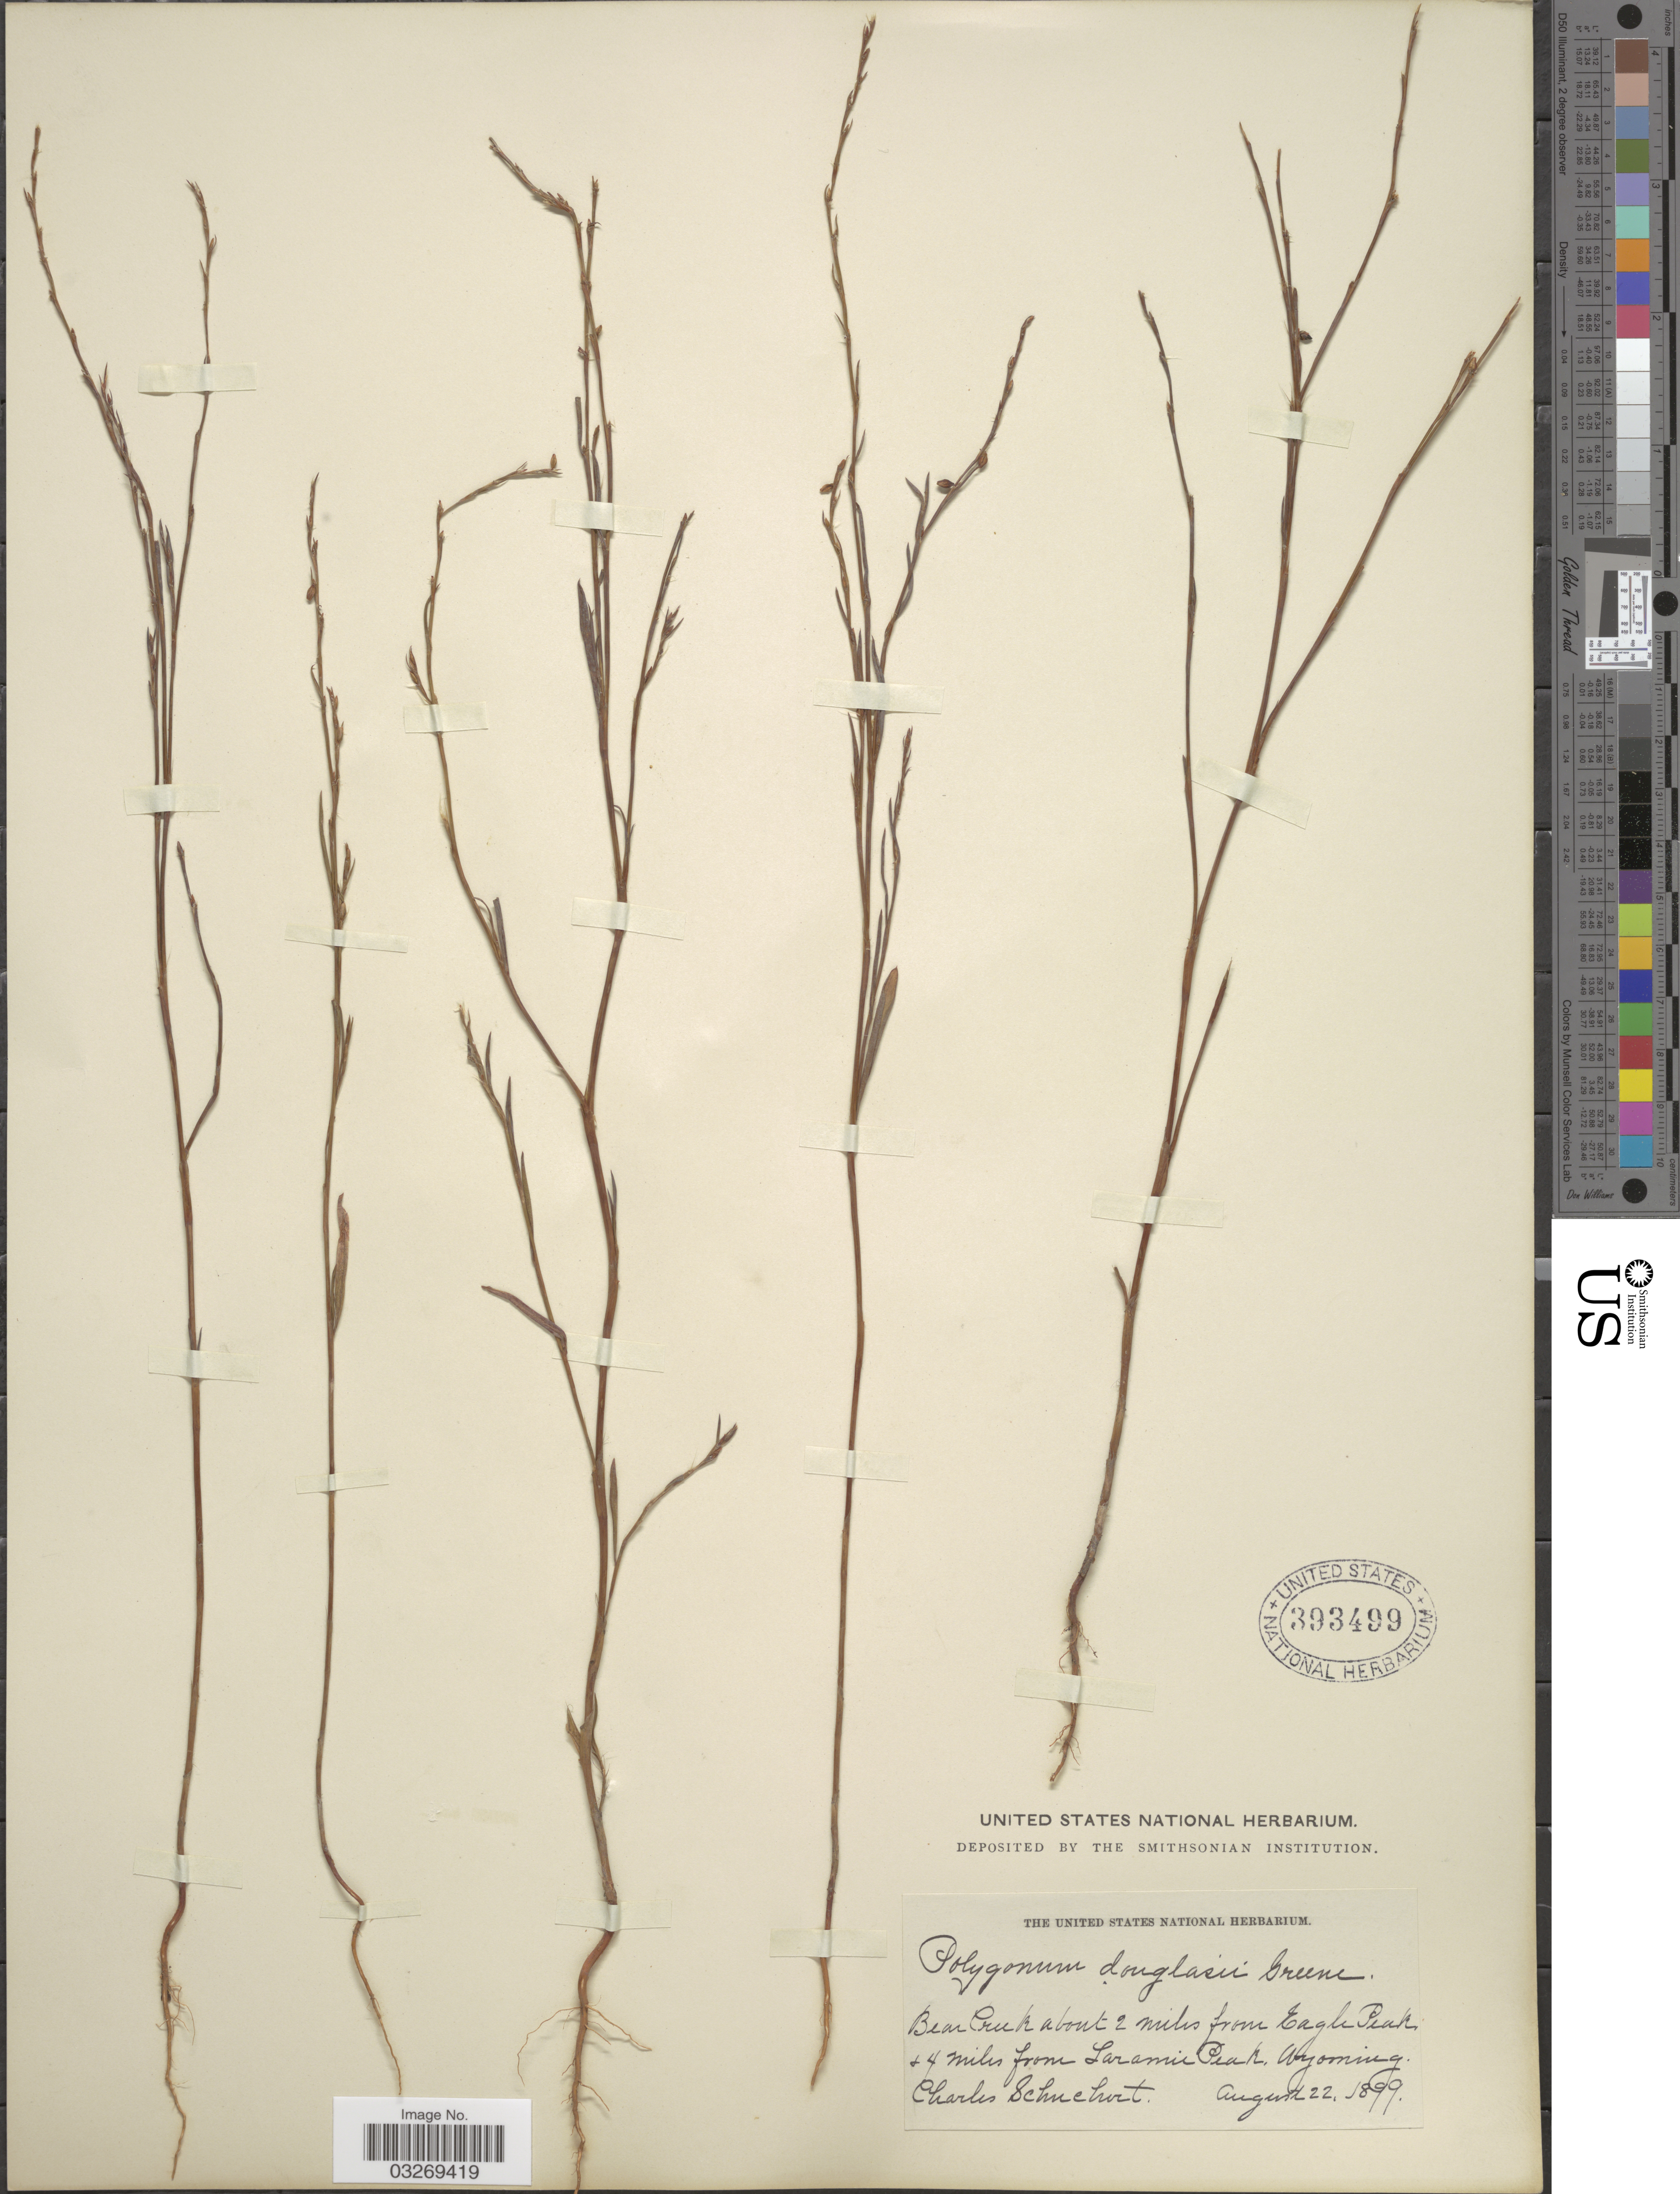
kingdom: Plantae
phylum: Tracheophyta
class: Magnoliopsida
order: Caryophyllales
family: Polygonaceae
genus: Polygonum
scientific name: Polygonum douglasii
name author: Greene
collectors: C. Schuchert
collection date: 1899-08-22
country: United States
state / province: Wyoming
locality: Bear Creek about 2 miles from Eagle Peak, 24 miles from Laramie Peak.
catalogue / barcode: US 393499